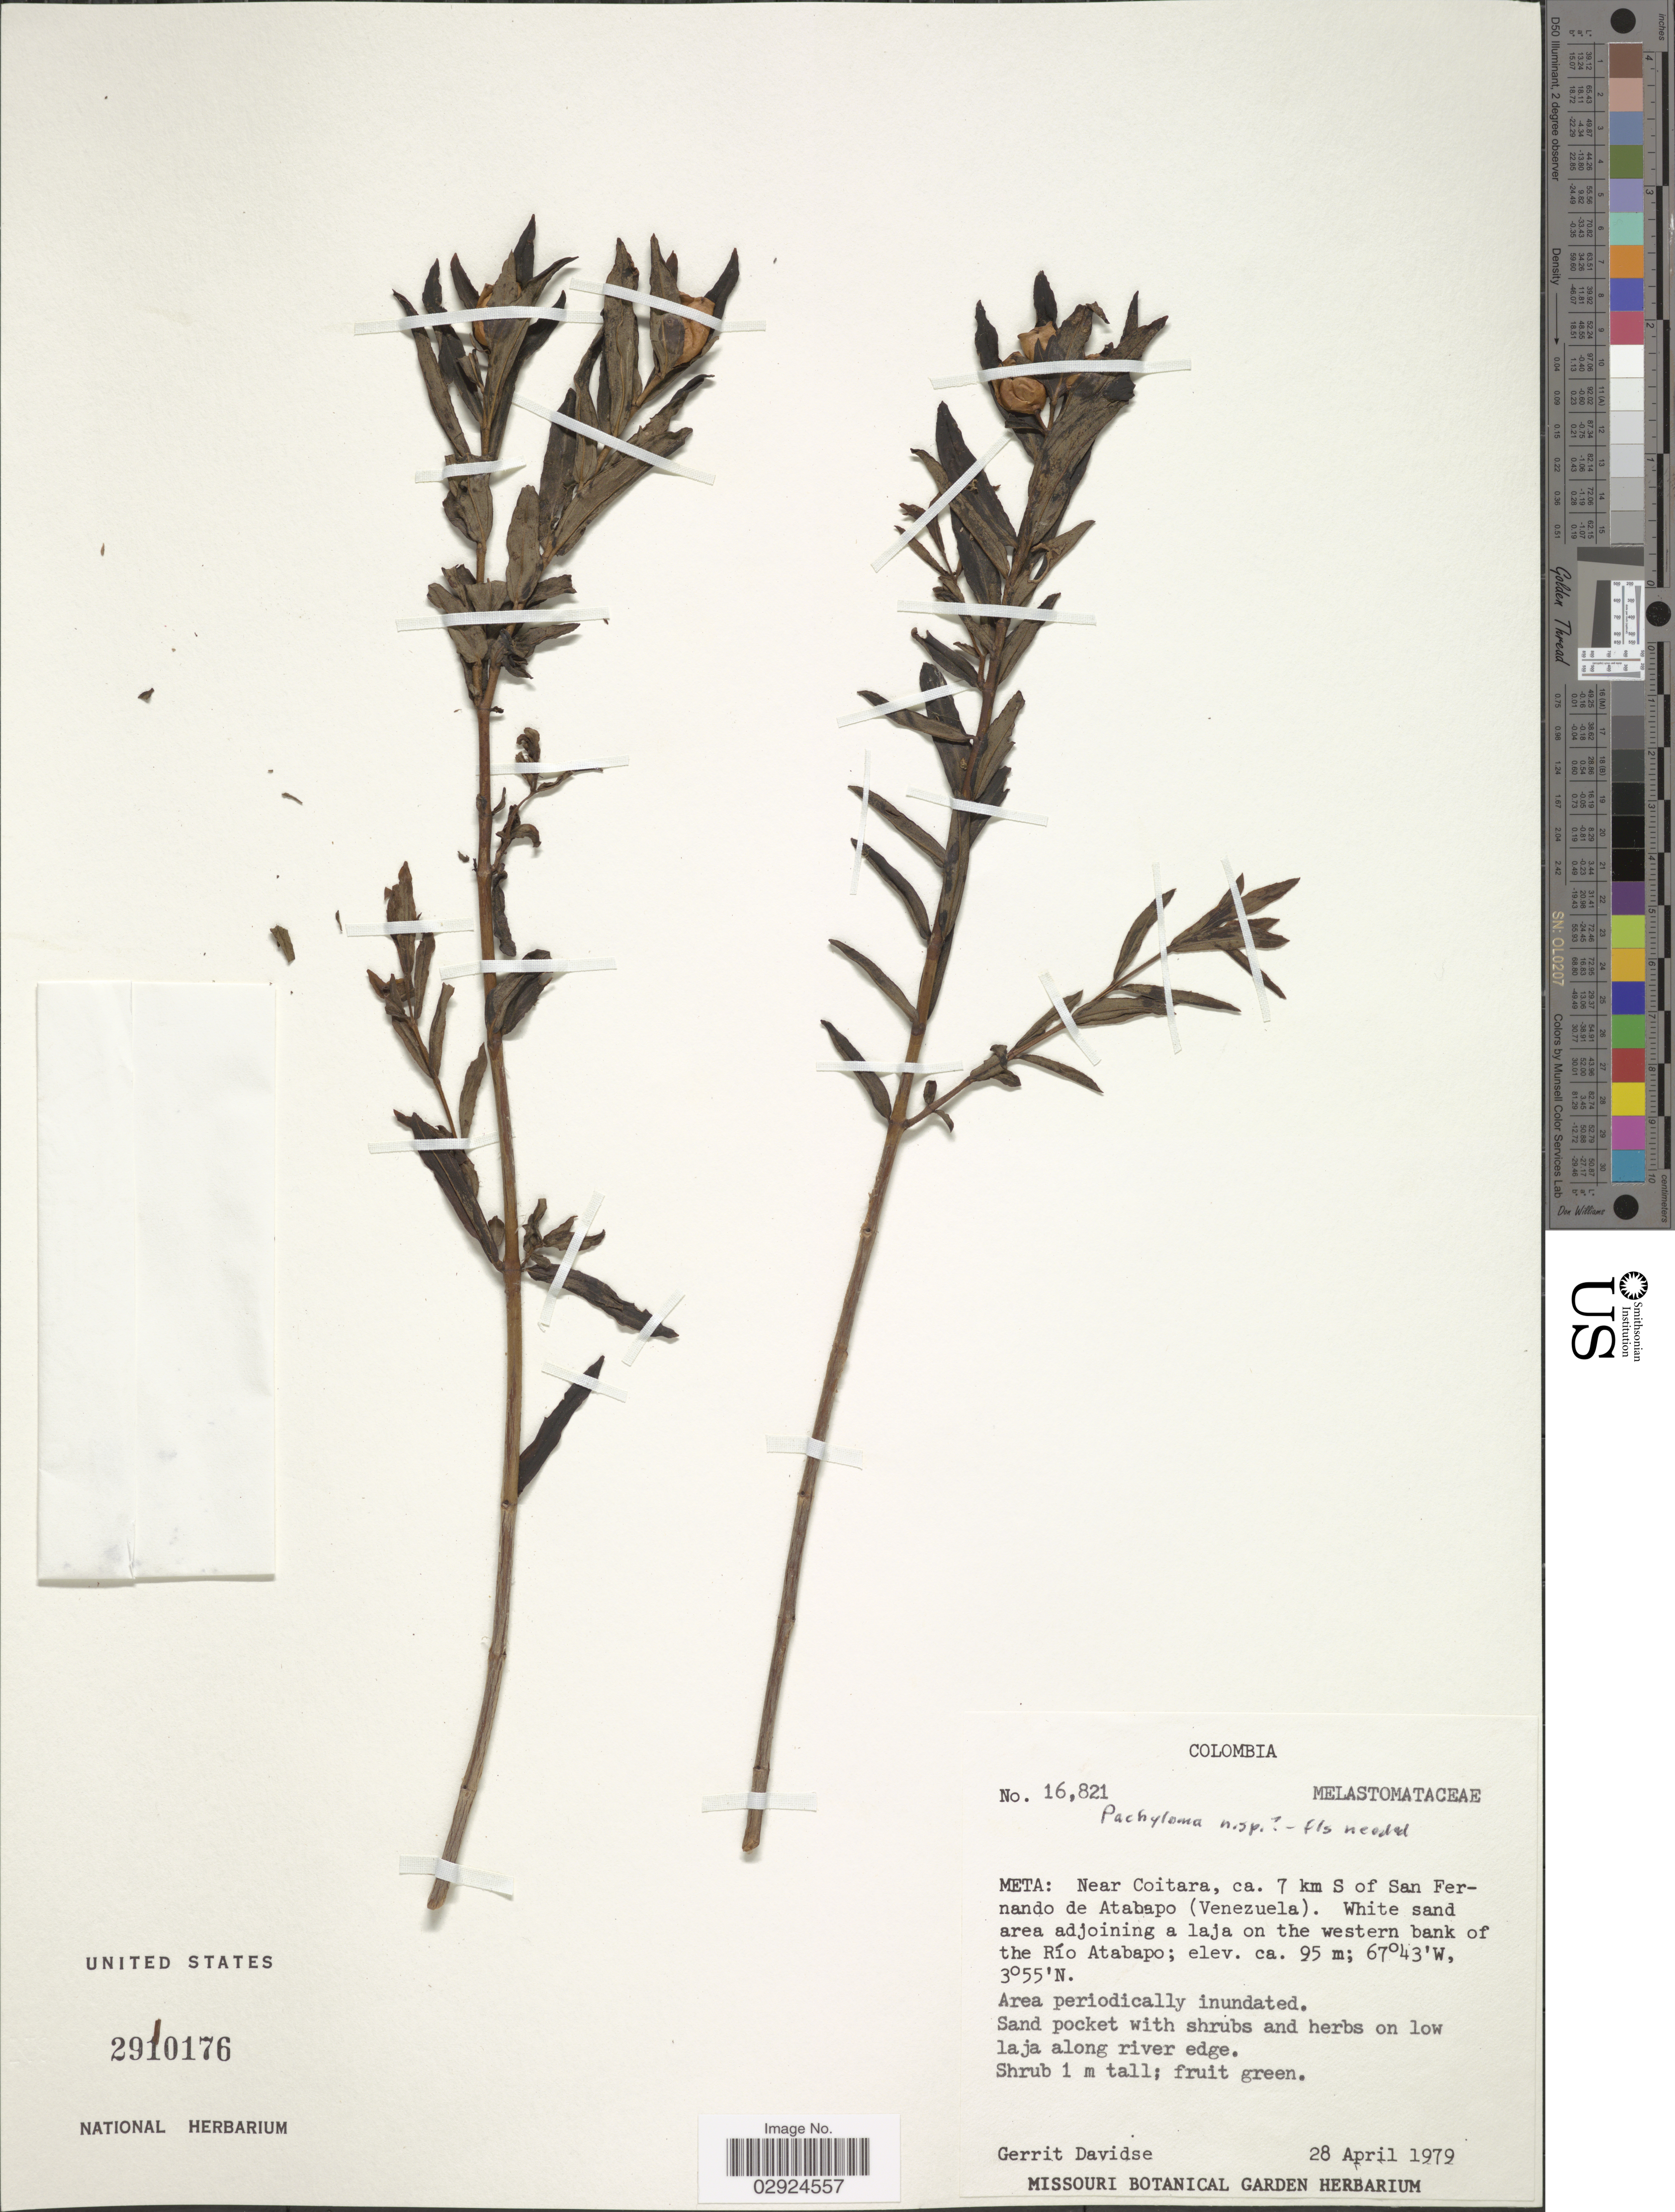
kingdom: Plantae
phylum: Tracheophyta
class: Magnoliopsida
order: Myrtales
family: Melastomataceae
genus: Pachyloma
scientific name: Pachyloma sp.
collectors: G. Davidse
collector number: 16821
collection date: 1979-04-28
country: Colombia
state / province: Meta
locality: Near Coitara, ca. 7 km S of San Fernando de Atabapo (Venezuela). White sand area adjoining a laja on the western bank of the Río Atabapo.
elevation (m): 95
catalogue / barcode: US 2910176